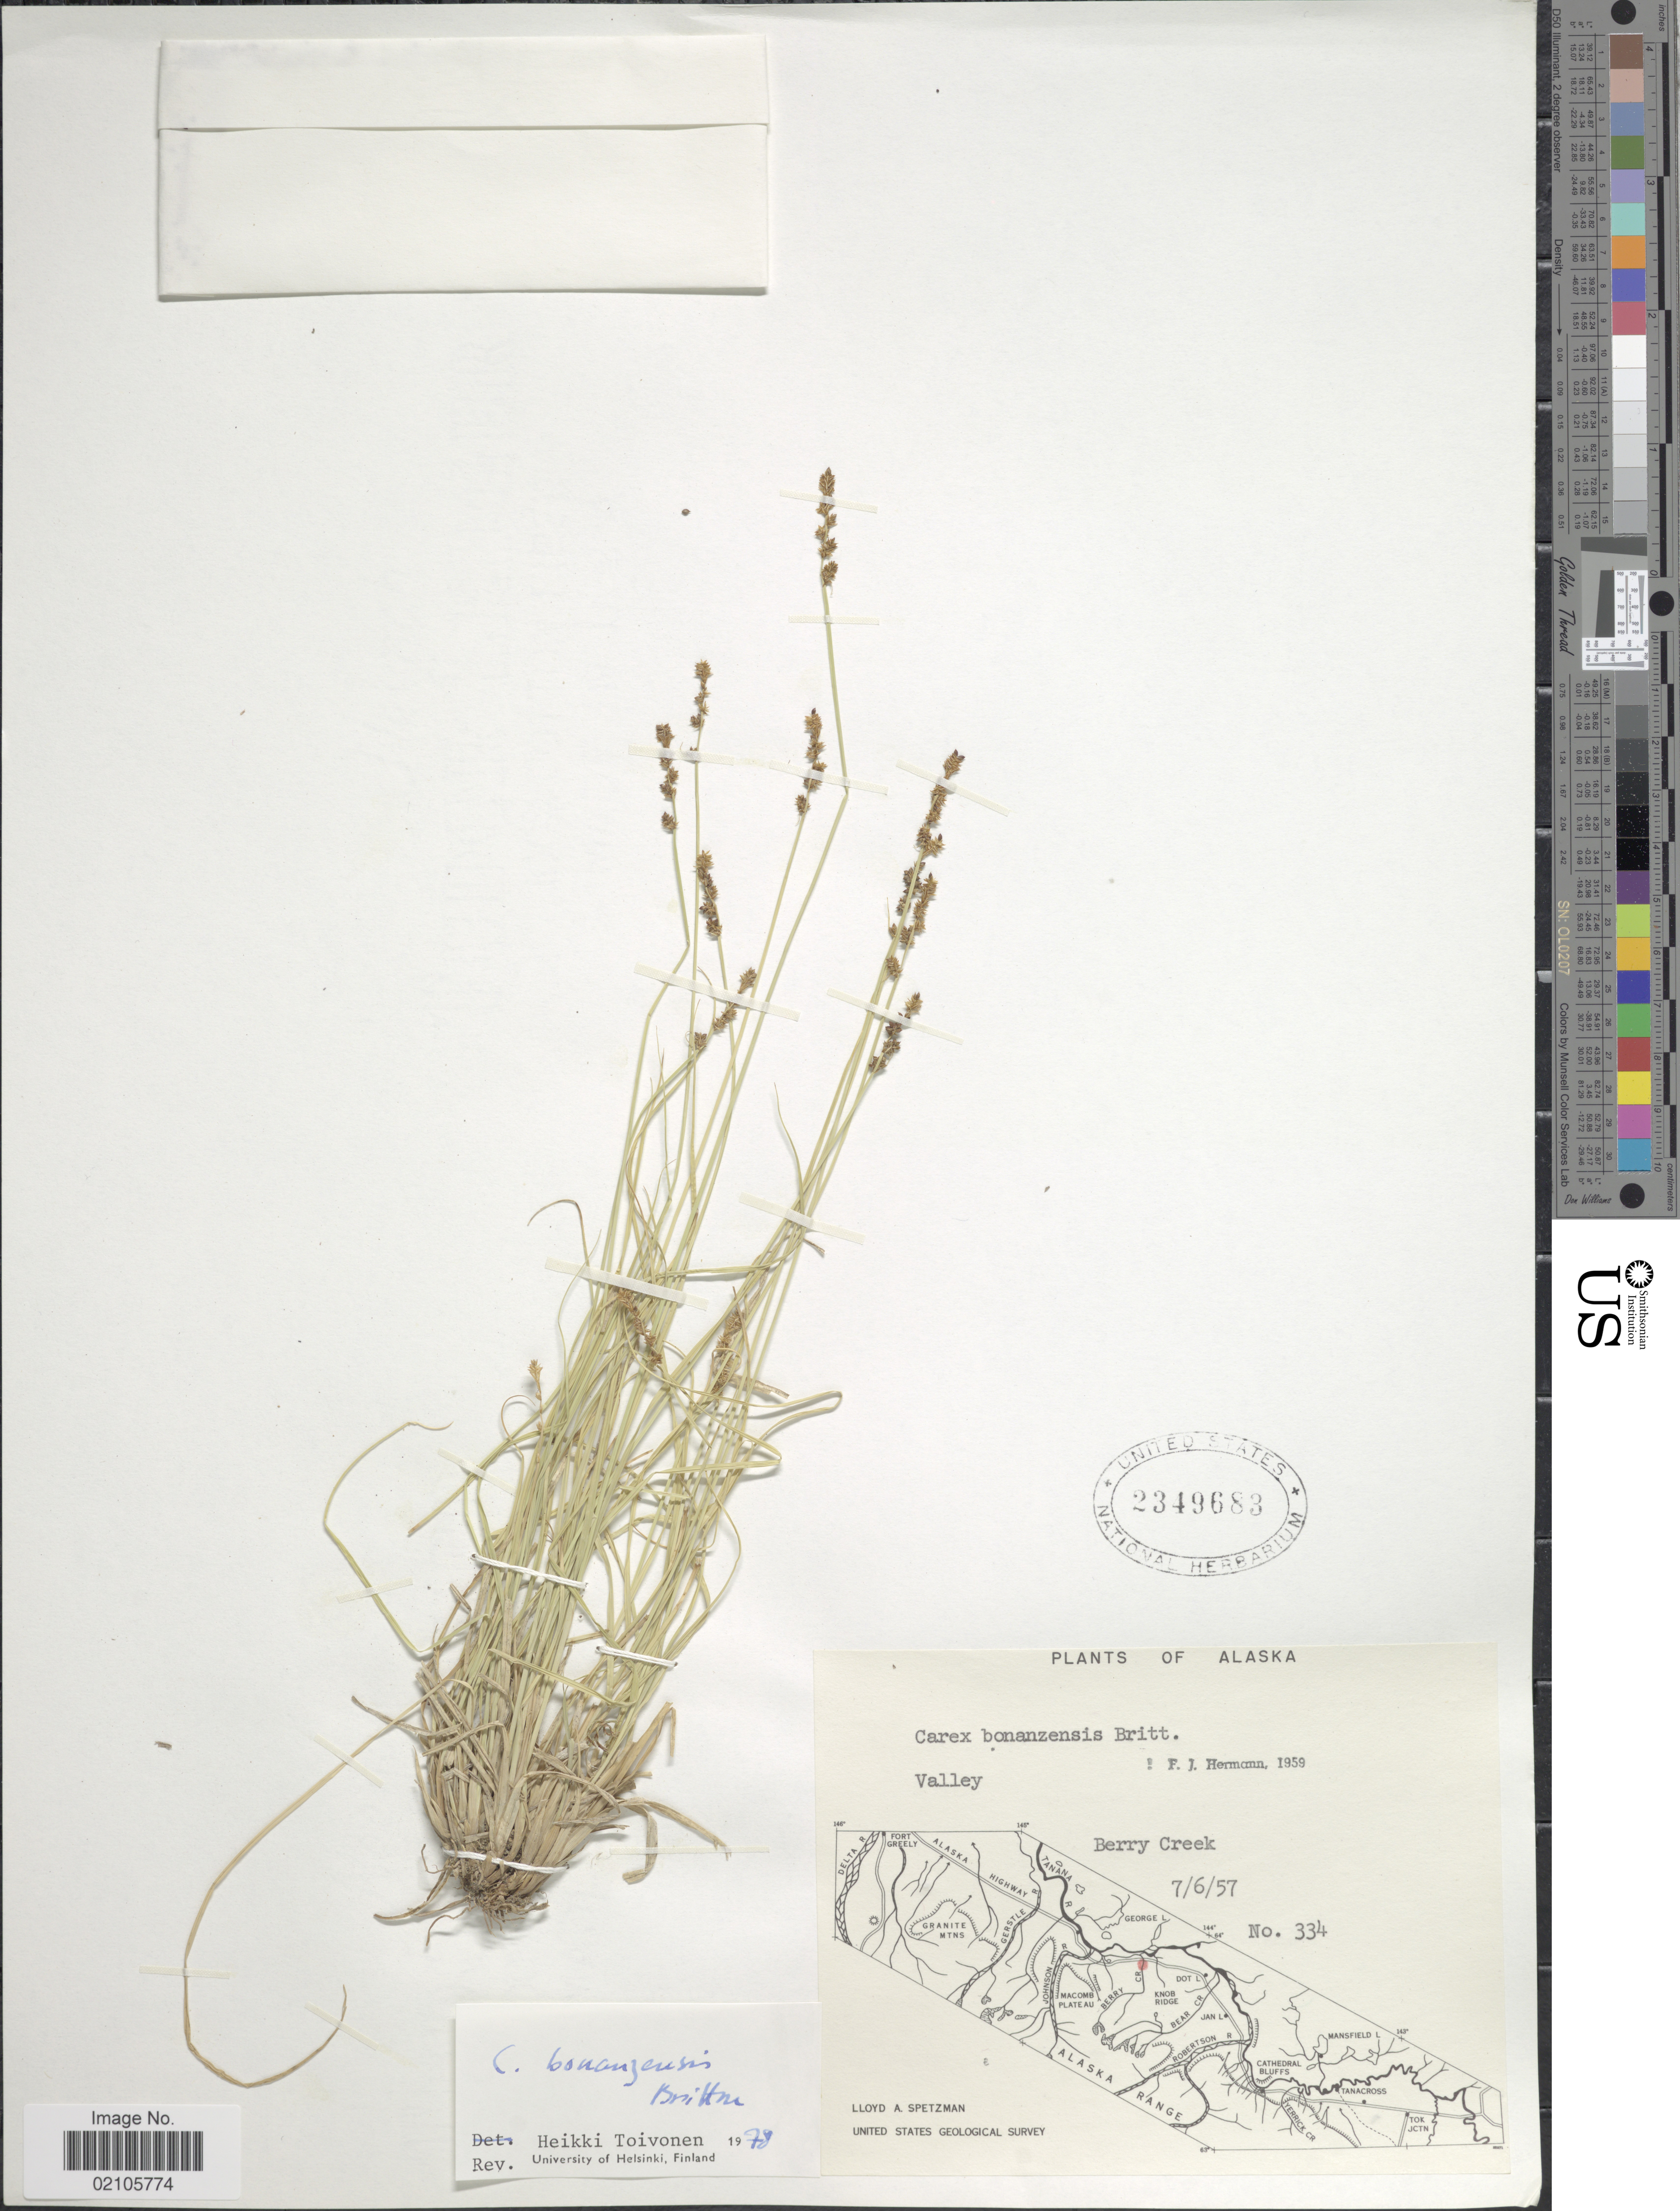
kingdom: Plantae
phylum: Tracheophyta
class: Liliopsida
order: Poales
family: Cyperaceae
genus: Carex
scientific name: Carex bonanzensis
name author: Britton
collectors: L. Spetzman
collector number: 334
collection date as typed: Transcribed d/m/y: 6/7/57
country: United States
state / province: Alaska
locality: Valley, Berry Creek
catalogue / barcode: US 2349683